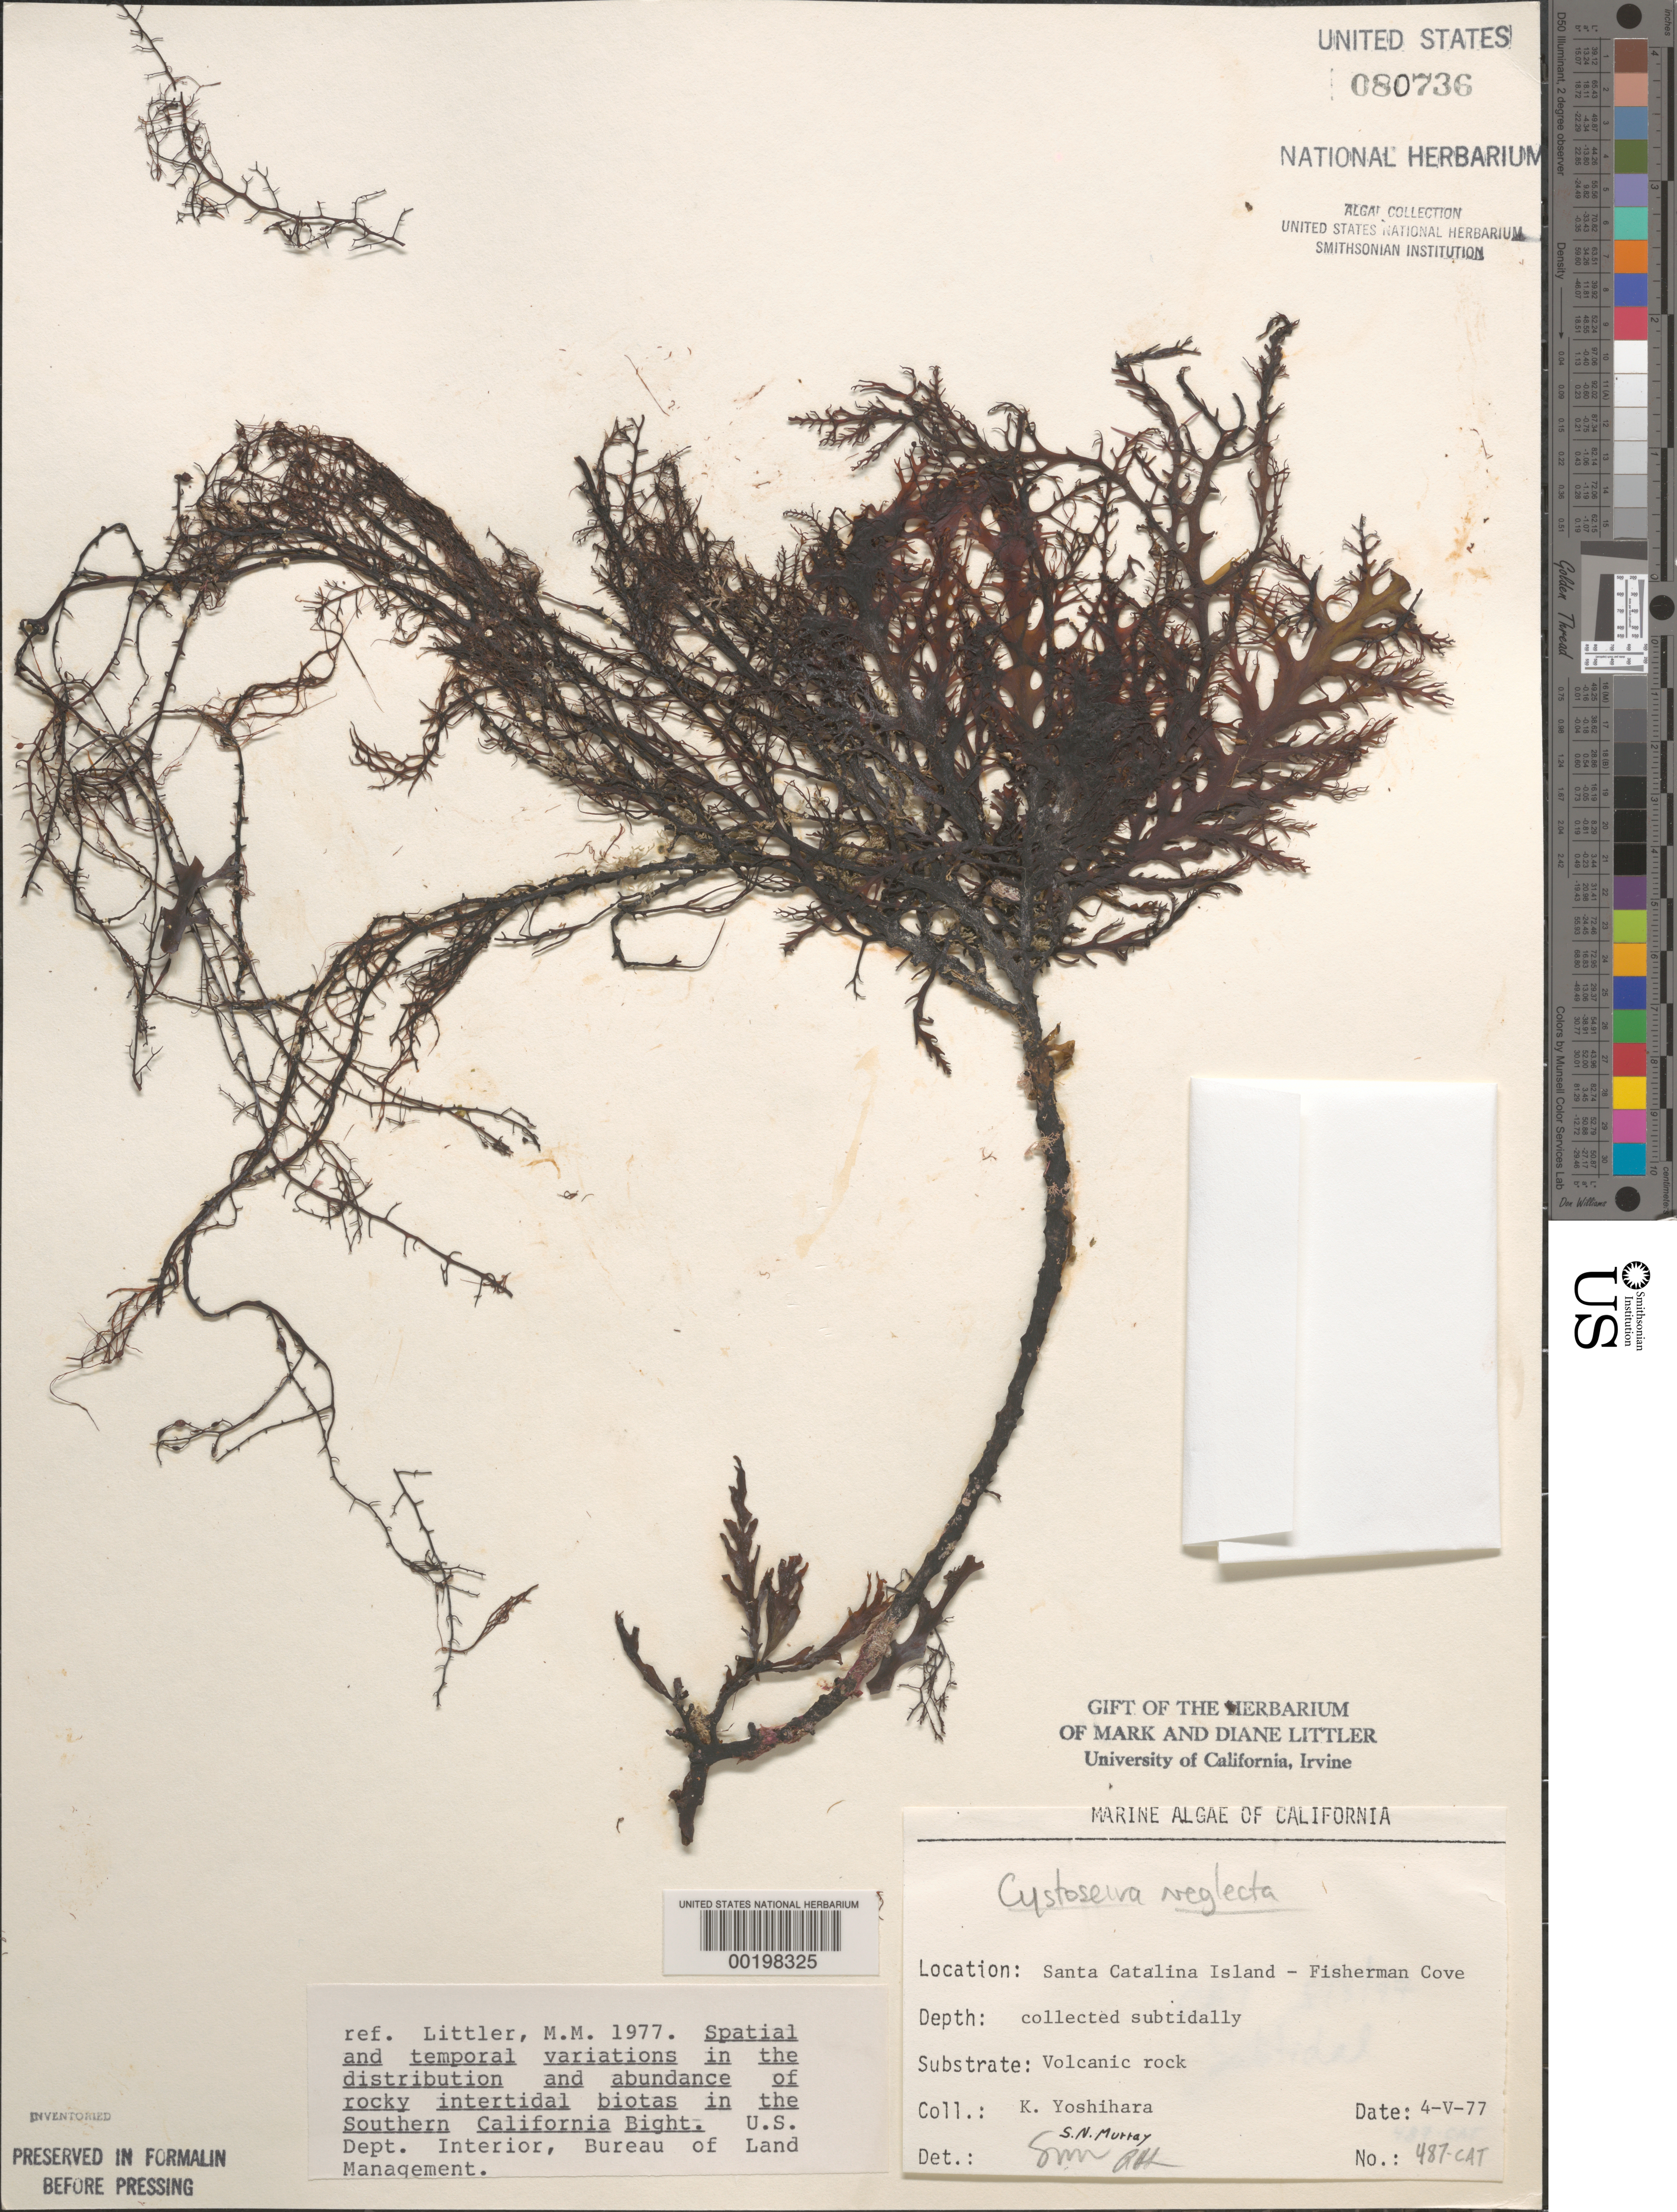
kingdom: Chromista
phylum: Ochrophyta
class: Phaeophyceae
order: Fucales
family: Sargassaceae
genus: Cystoseira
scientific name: Cystoseira neglecta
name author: Setch. & N.L. Gardner in N.L. Gardner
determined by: Sims, Robert H.; Murray, S. N.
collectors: K. Yoshihara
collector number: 487-cat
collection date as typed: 04 May 1977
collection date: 1977-05-04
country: United States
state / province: California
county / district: Los Angeles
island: Santa Catalina Island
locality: Fishermen Cove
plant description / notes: BLM-SOCALBIGHT Rocky Intertidal Survey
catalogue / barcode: US 80736